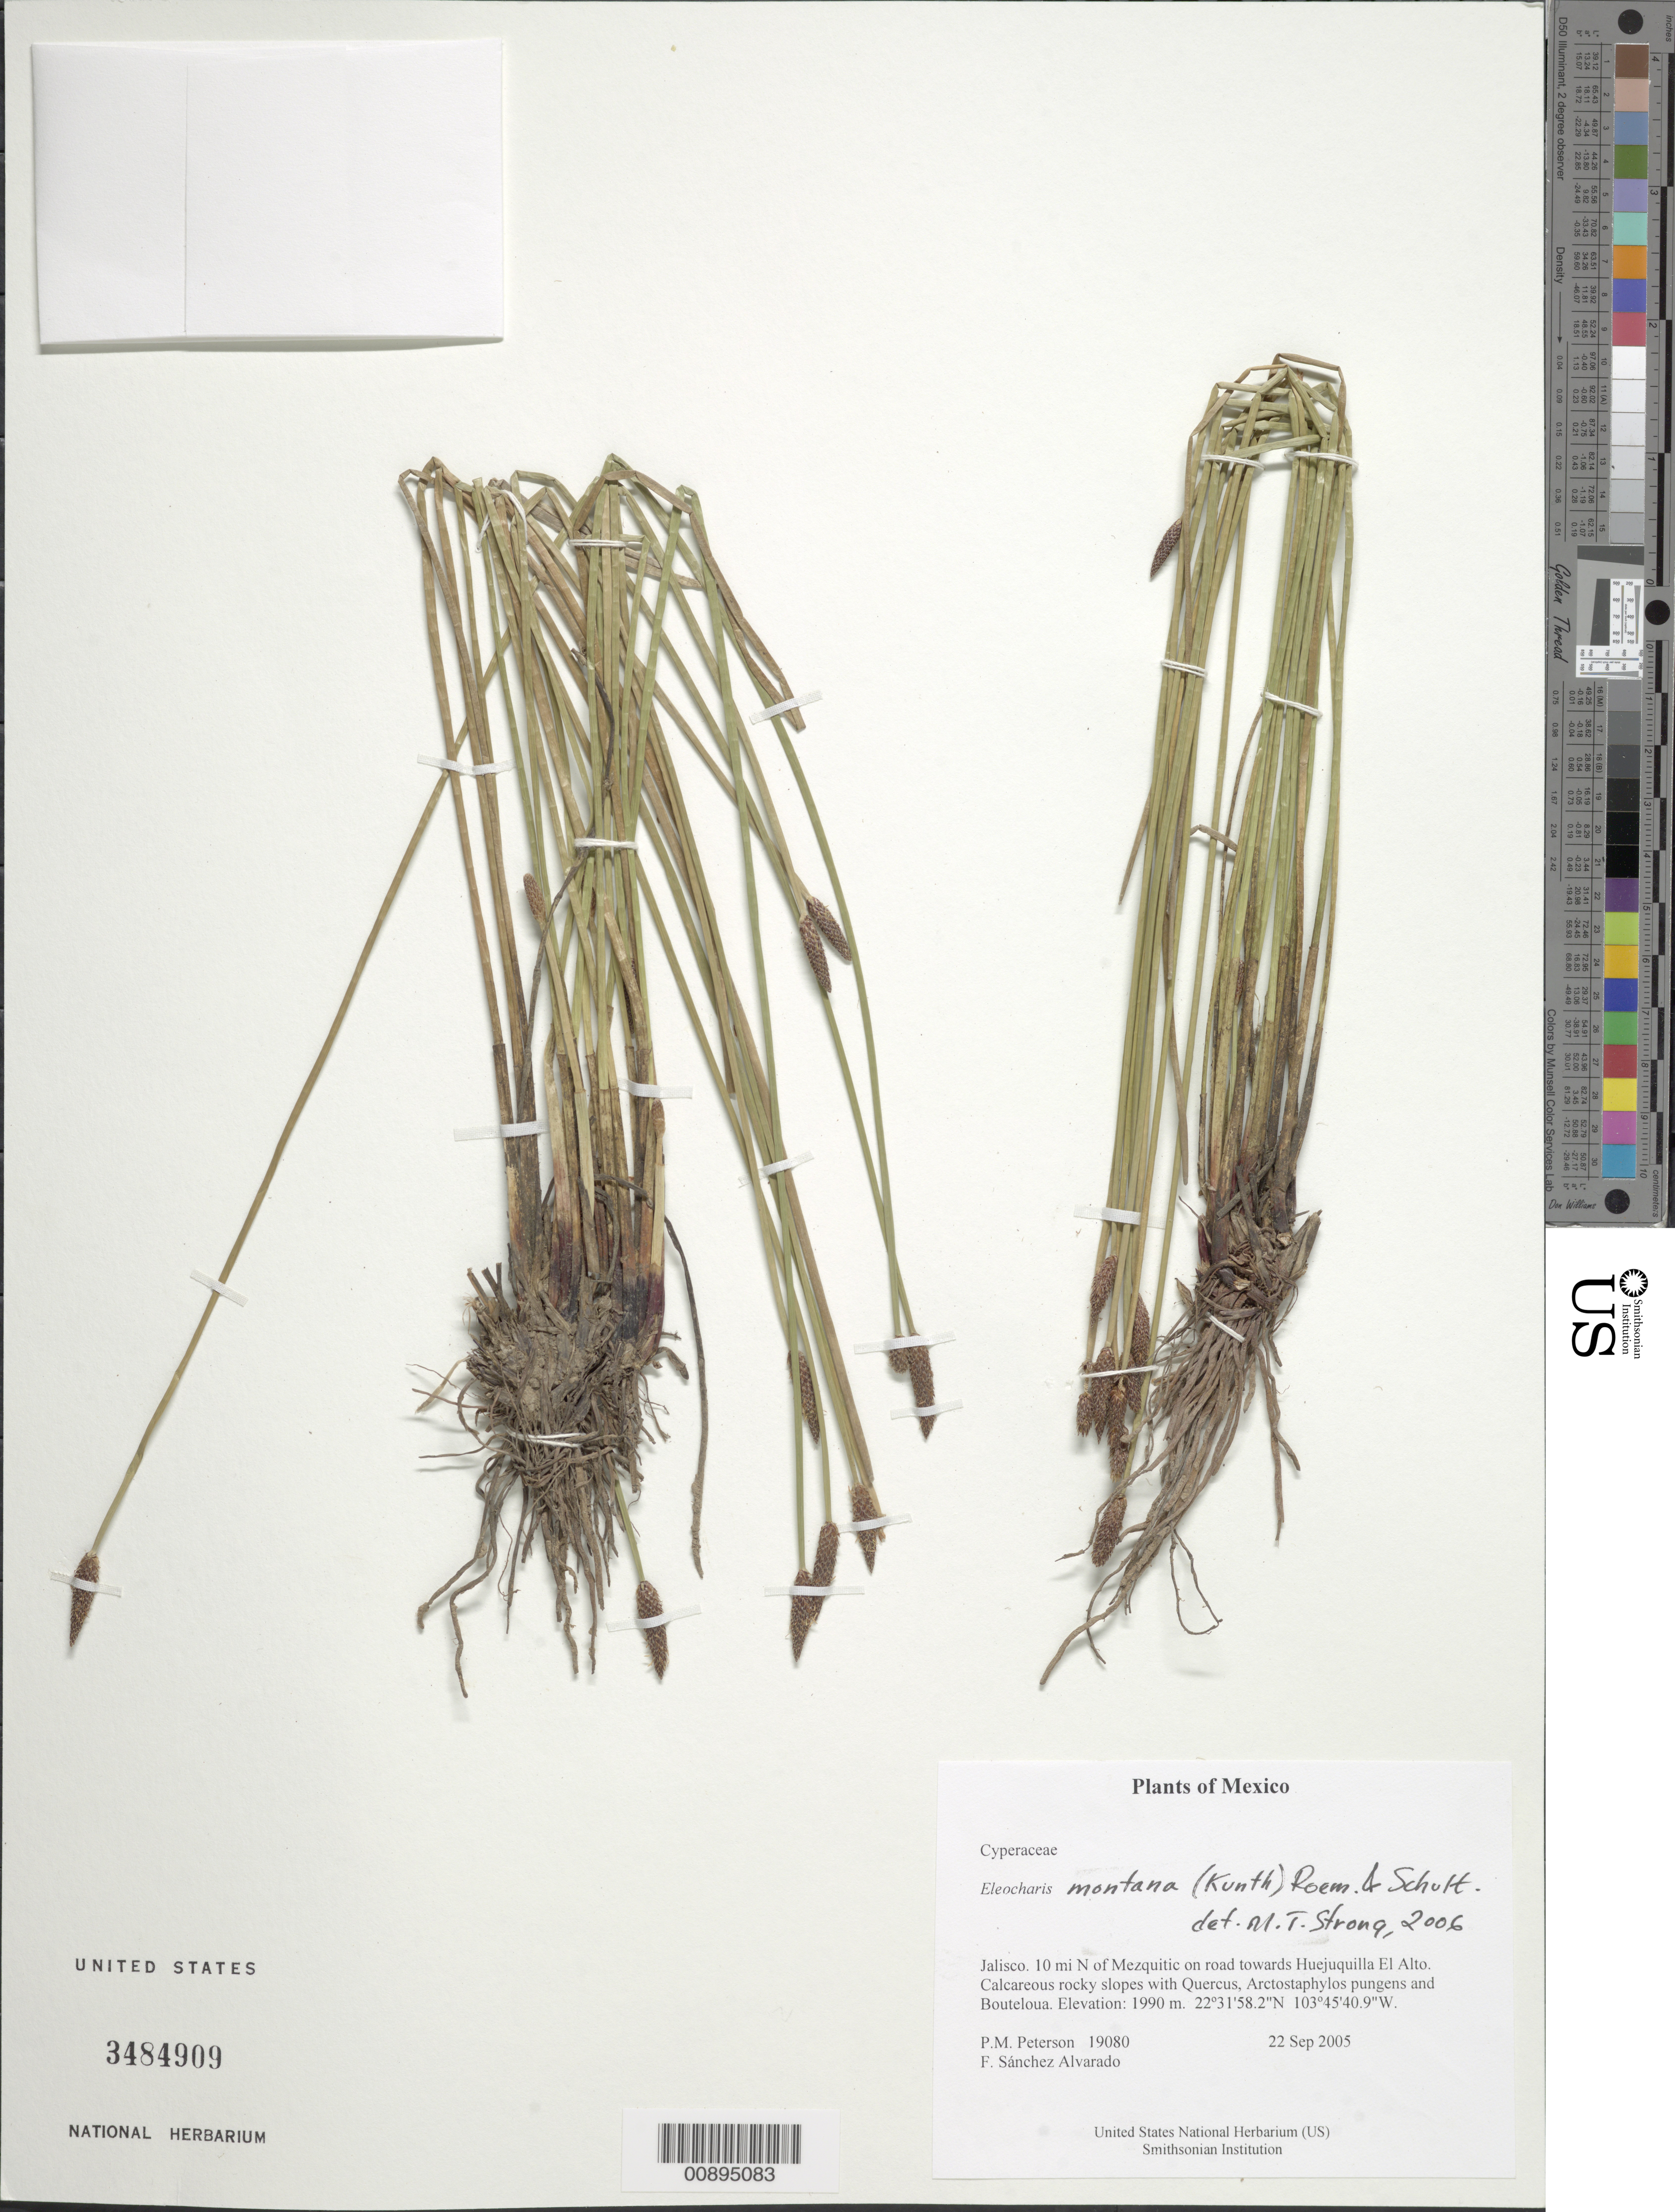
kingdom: Plantae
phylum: Tracheophyta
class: Liliopsida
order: Poales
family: Cyperaceae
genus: Eleocharis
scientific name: Eleocharis montana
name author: (Kunth) Roem. & Schult.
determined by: Gonzalez, Sophie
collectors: P. M. Peterson & F. Sánchez Alvarado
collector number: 19080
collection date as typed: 22 Sep 2005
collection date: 2005-09-22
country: Mexico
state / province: Jalisco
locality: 10 mi N of Mezquitic on road towards Huejuquilla El Alto. Calcareous rocky slopes with Quercus, Arctostaphylos pungens and Bouteloua.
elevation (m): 1990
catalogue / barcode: US 3484909